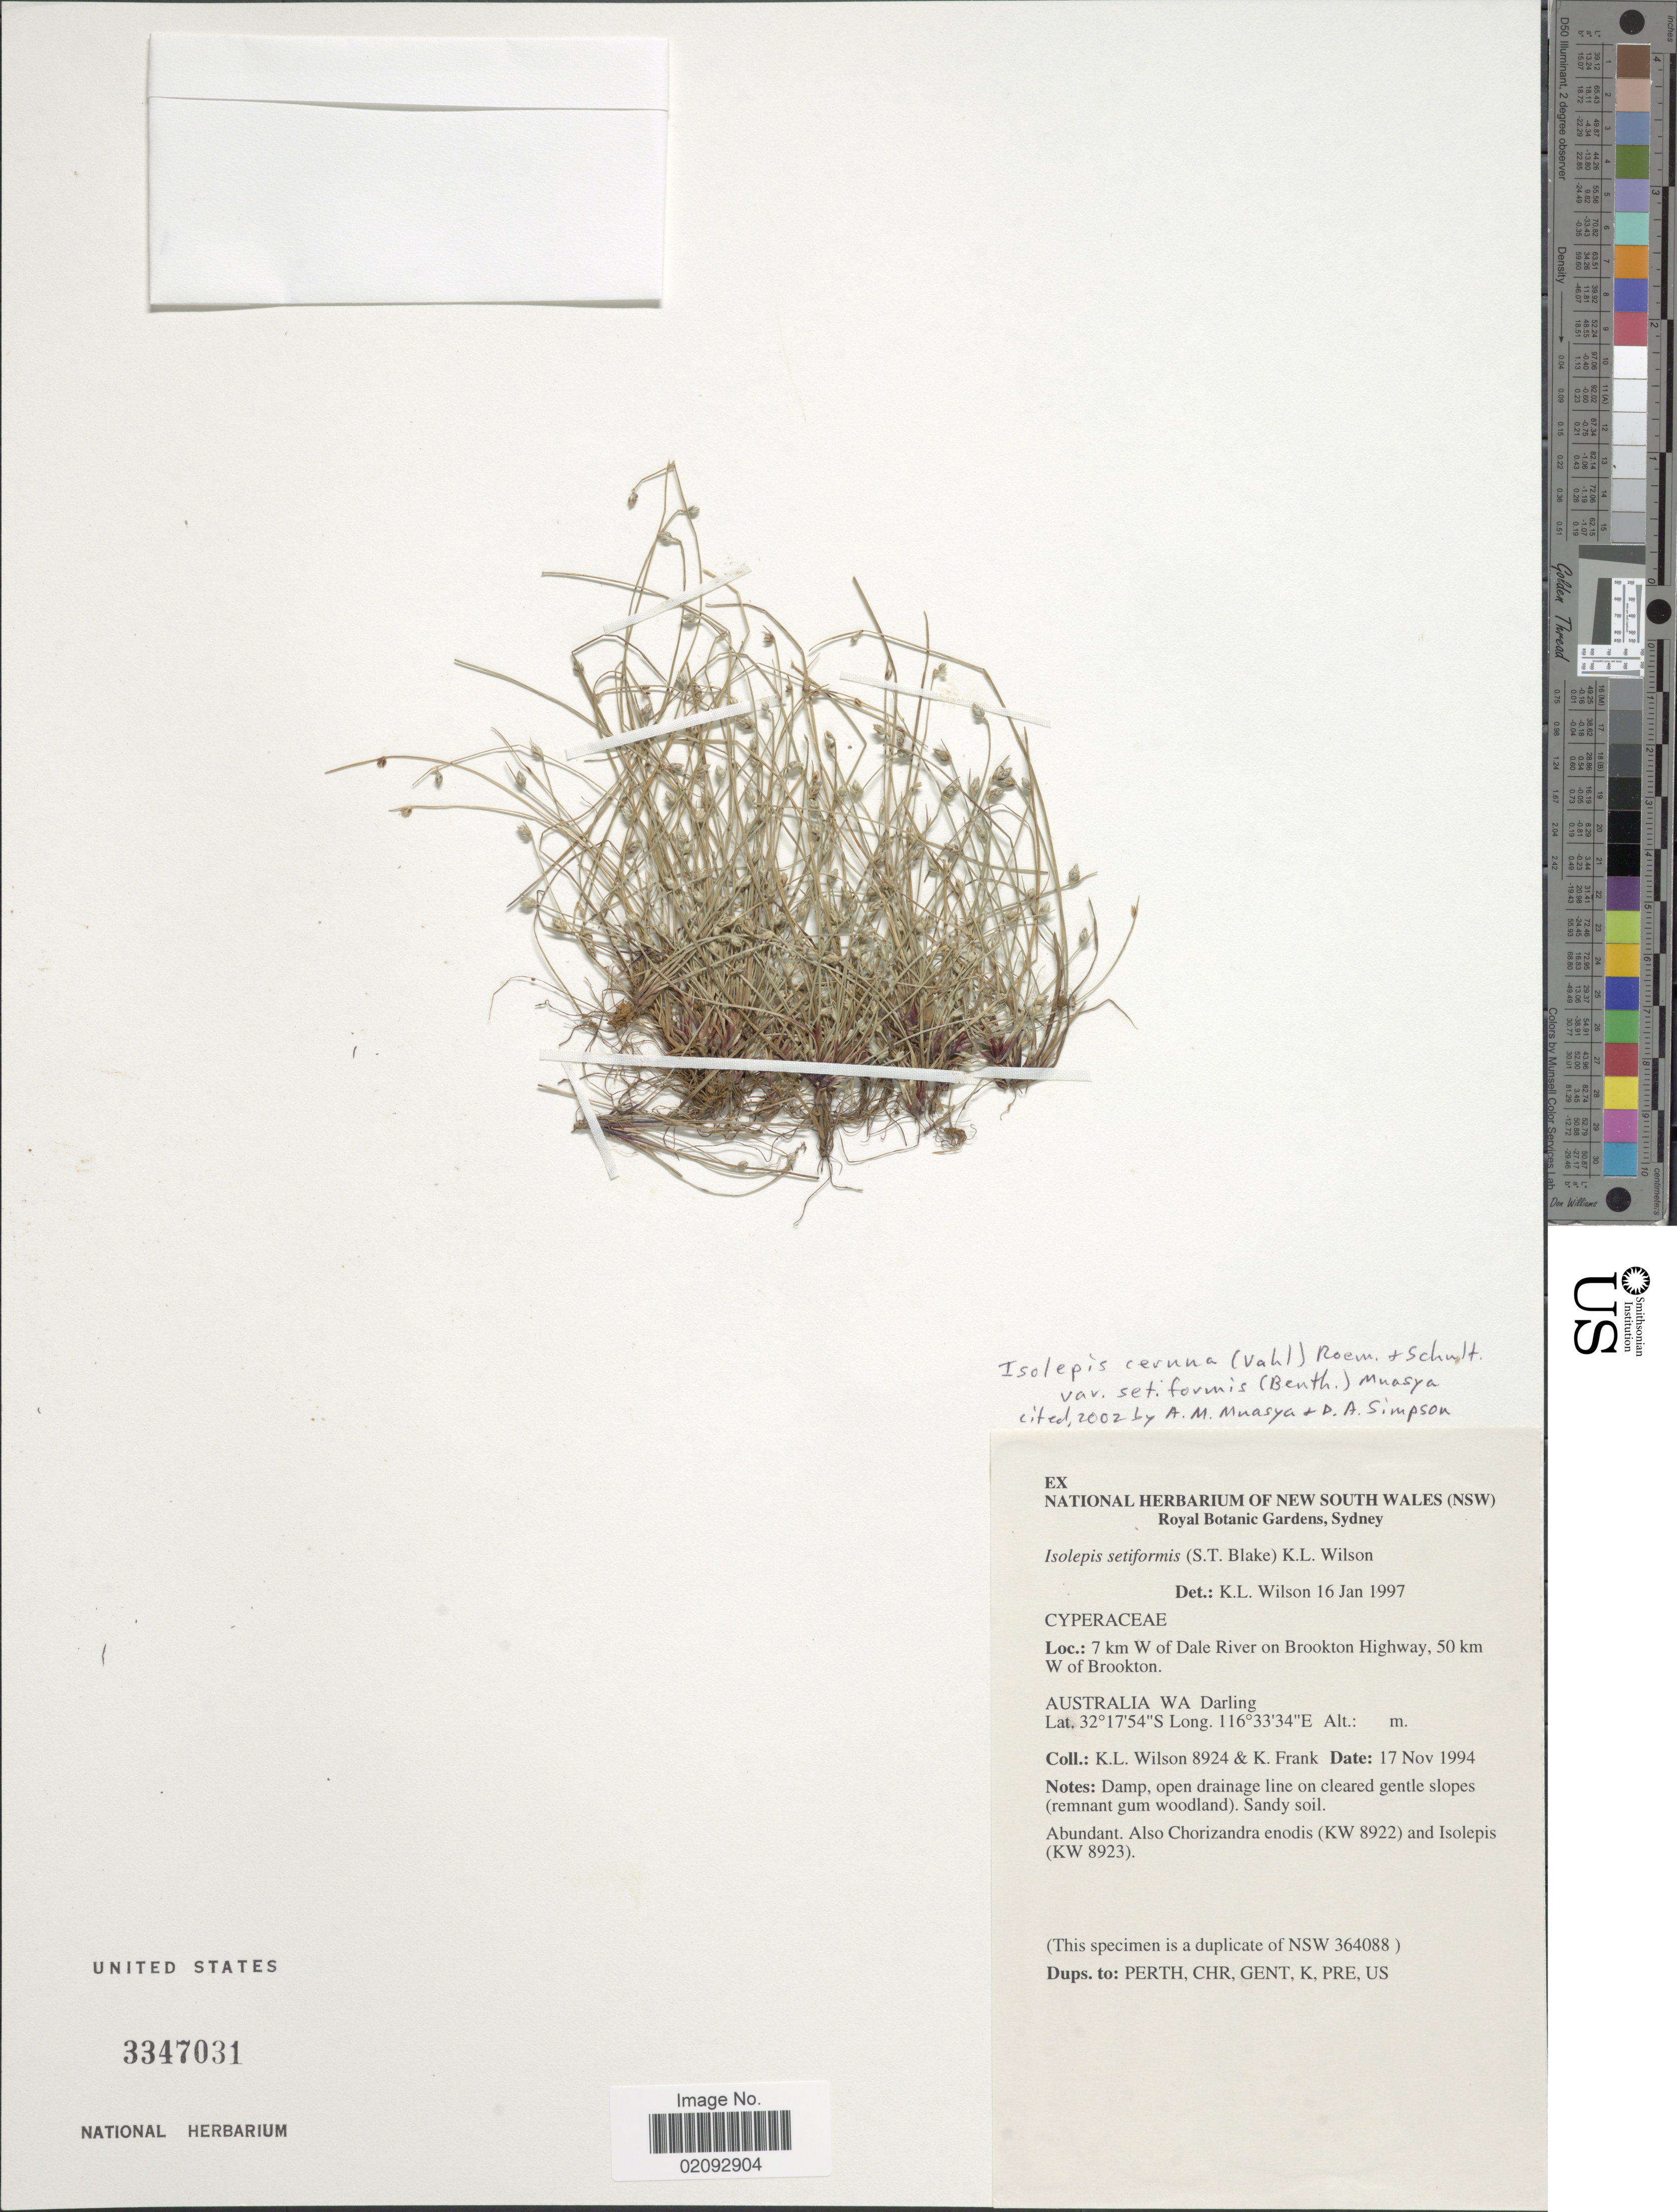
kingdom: Plantae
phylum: Tracheophyta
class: Liliopsida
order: Poales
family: Cyperaceae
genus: Isolepis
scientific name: Isolepis cernua var. setiformis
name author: (Benth.) Muasya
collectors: K. L. Wilson & K. Frank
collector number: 8924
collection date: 1994-11-17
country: Australia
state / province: Western Australia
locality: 7 km W of Dale River on Brookton Highway, 50 km W of Brookton, WA Darling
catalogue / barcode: US 3347031